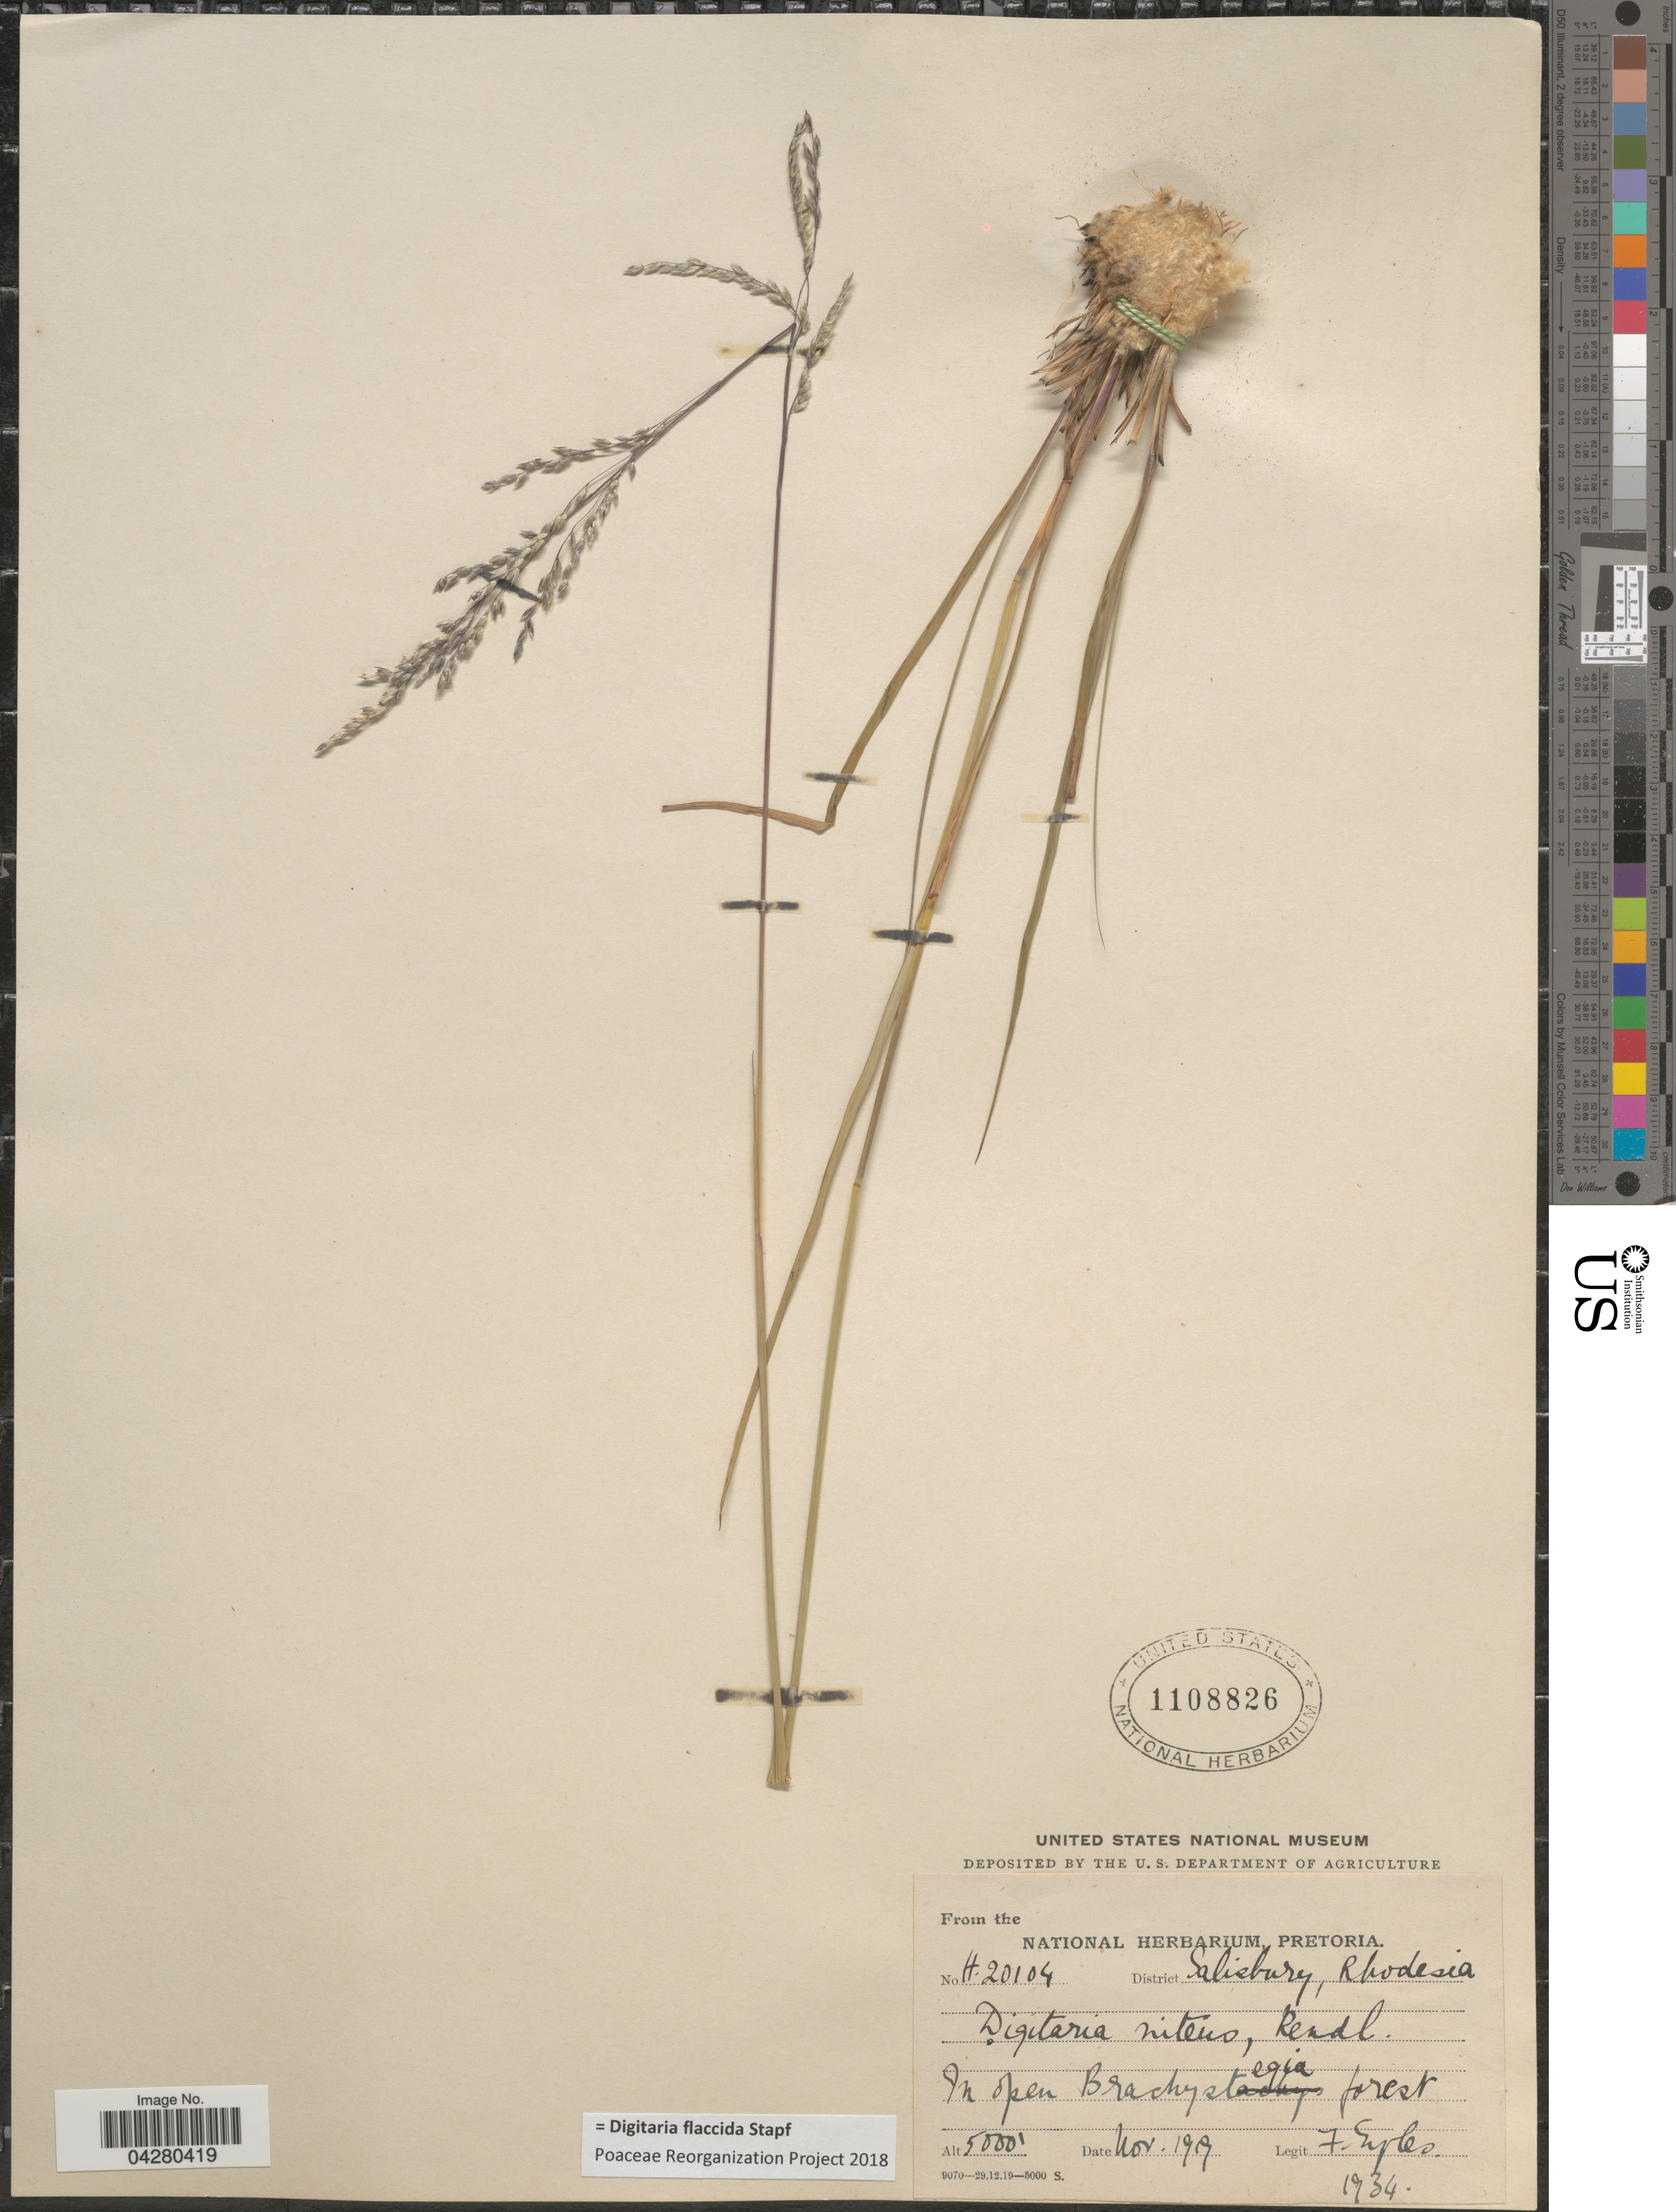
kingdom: Plantae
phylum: Tracheophyta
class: Liliopsida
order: Poales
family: Poaceae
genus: Digitaria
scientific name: Digitaria flaccida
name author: Stapf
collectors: F. Eyles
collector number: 1934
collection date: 1919-11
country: Zimbabwe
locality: District Salisbury, Rhodesia.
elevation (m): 1524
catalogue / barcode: US 1108826